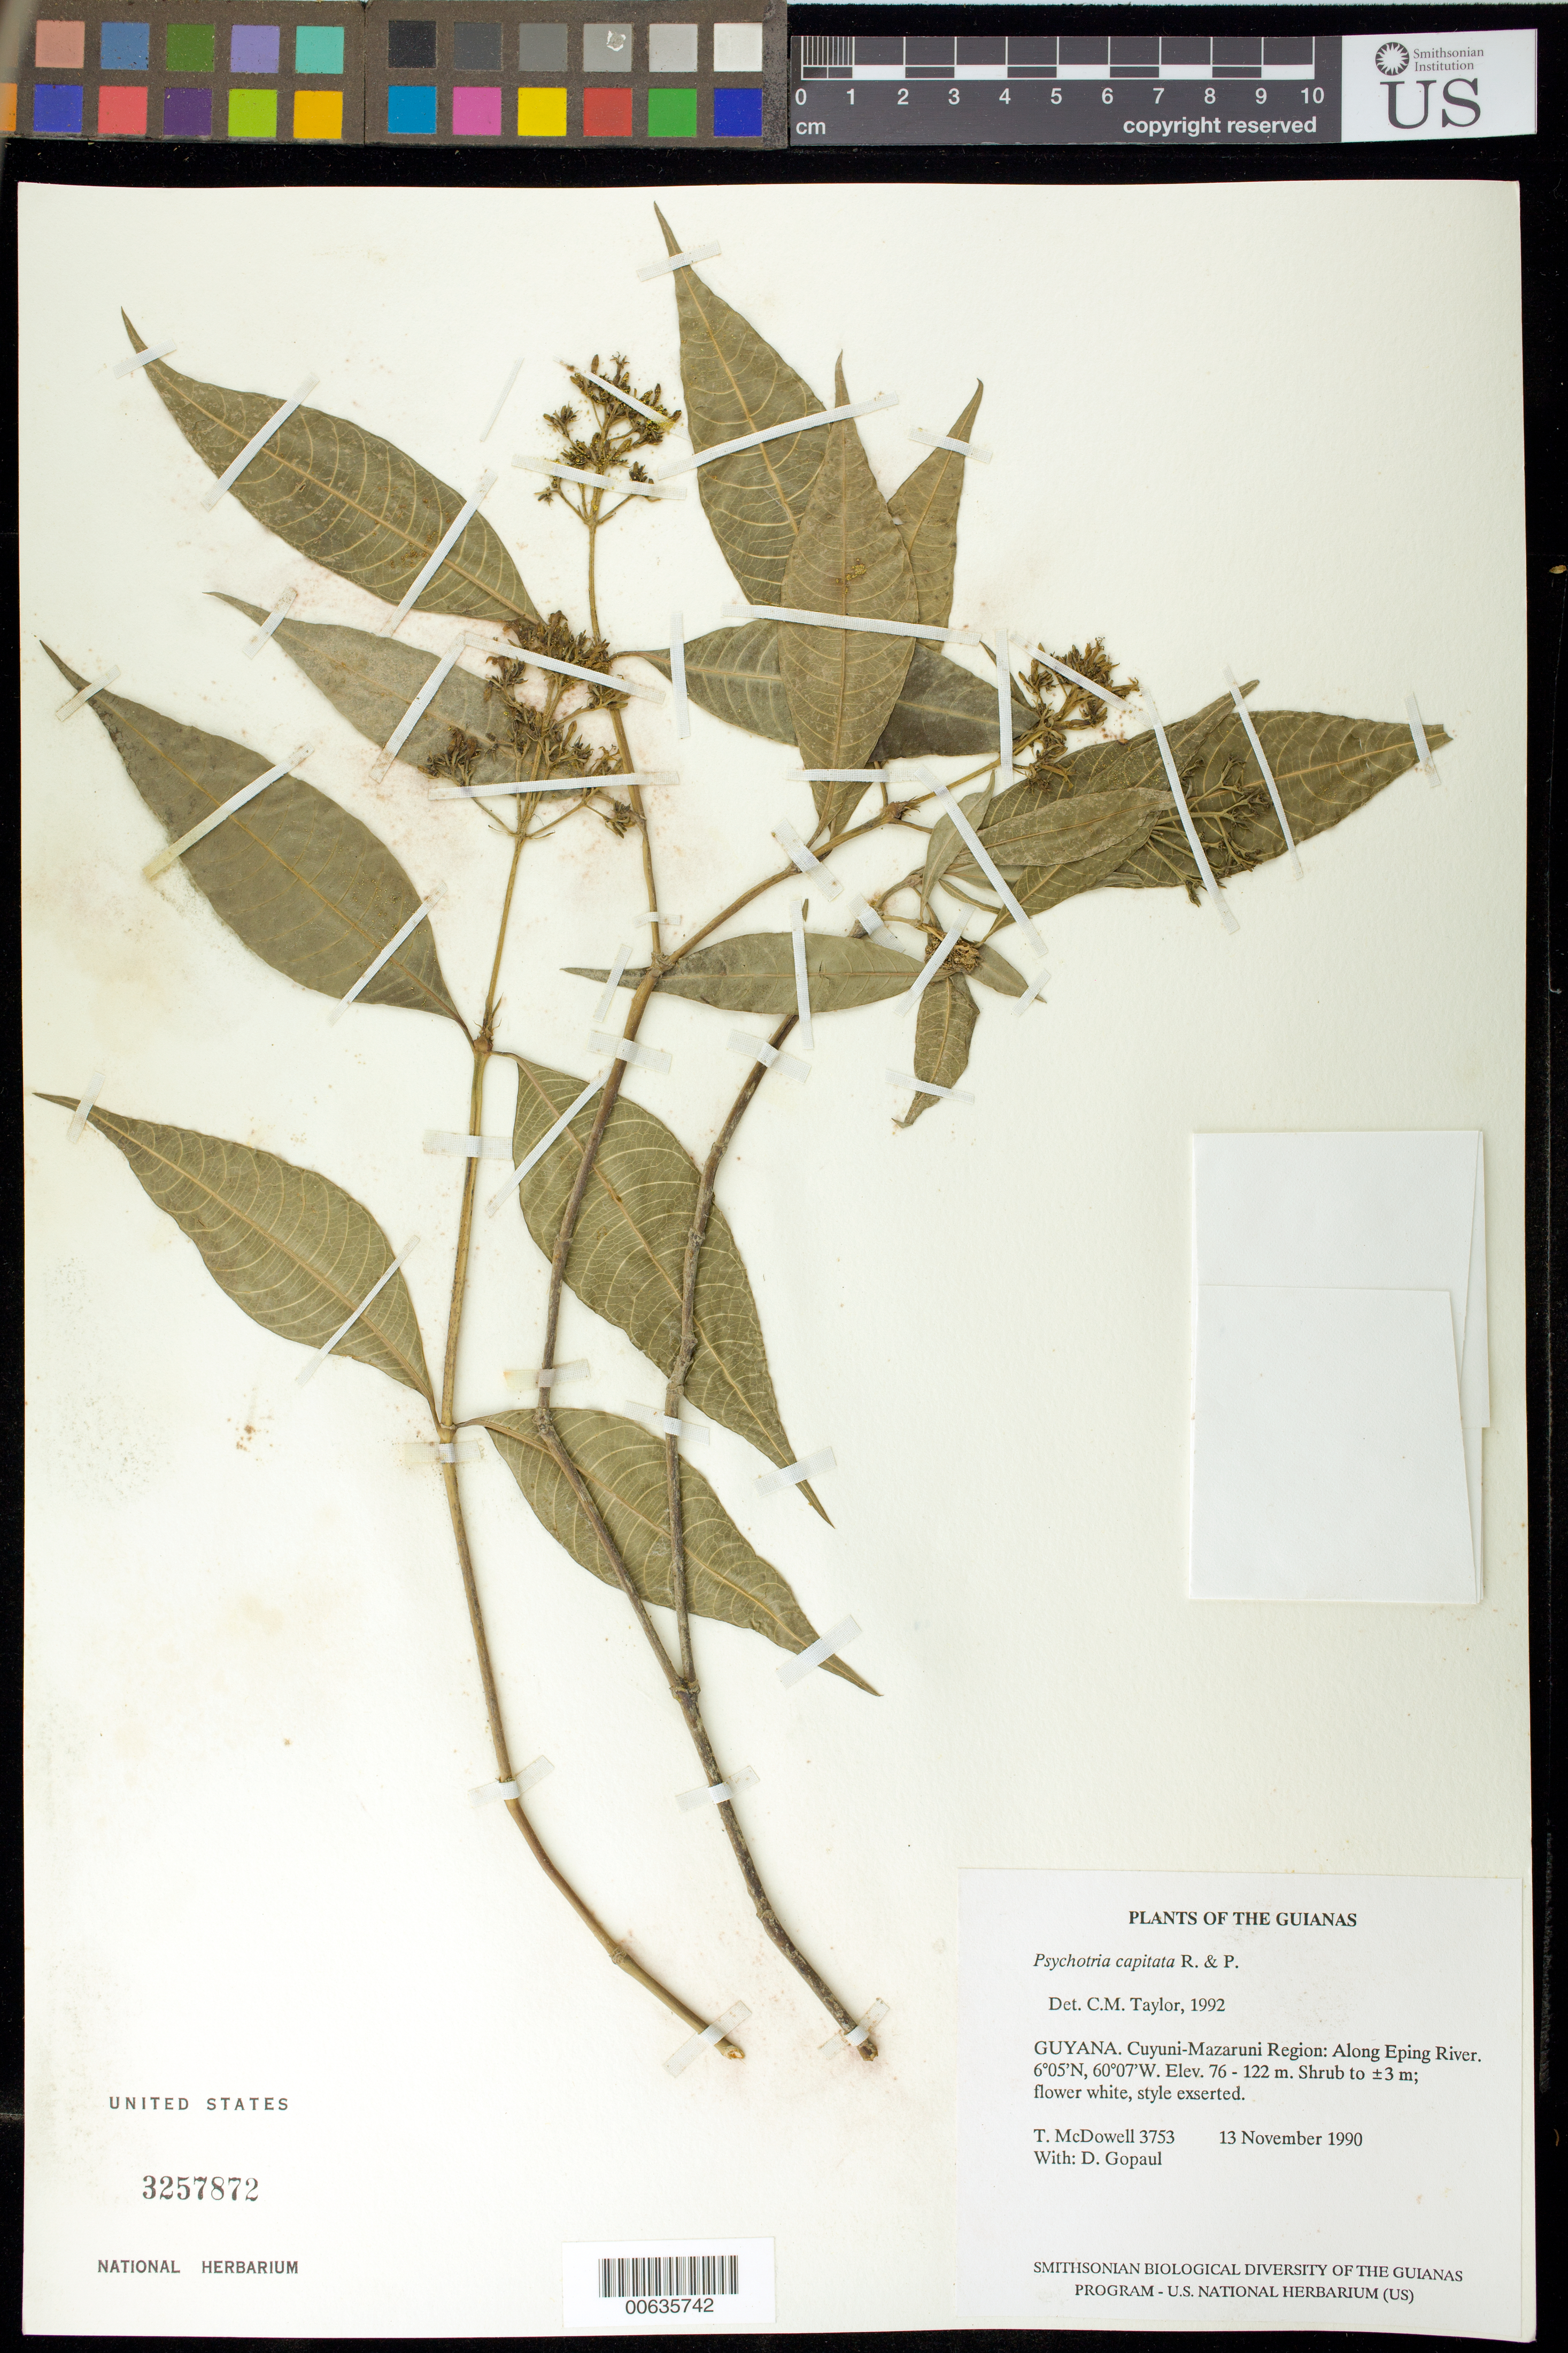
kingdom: Plantae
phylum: Tracheophyta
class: Magnoliopsida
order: Gentianales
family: Rubiaceae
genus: Palicourea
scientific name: Palicourea violacea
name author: (Aubl.) A. Rich.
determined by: Kirkbride, J. H., Jr.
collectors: T. McDowell & D. Gopaul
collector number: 3753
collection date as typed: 13 November 1990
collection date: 1990-11-13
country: Guyana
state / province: Cuyuni-Mazaruni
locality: At edge of clearing, Golden Star Resources camp, Eping River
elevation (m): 76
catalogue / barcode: US 3257872